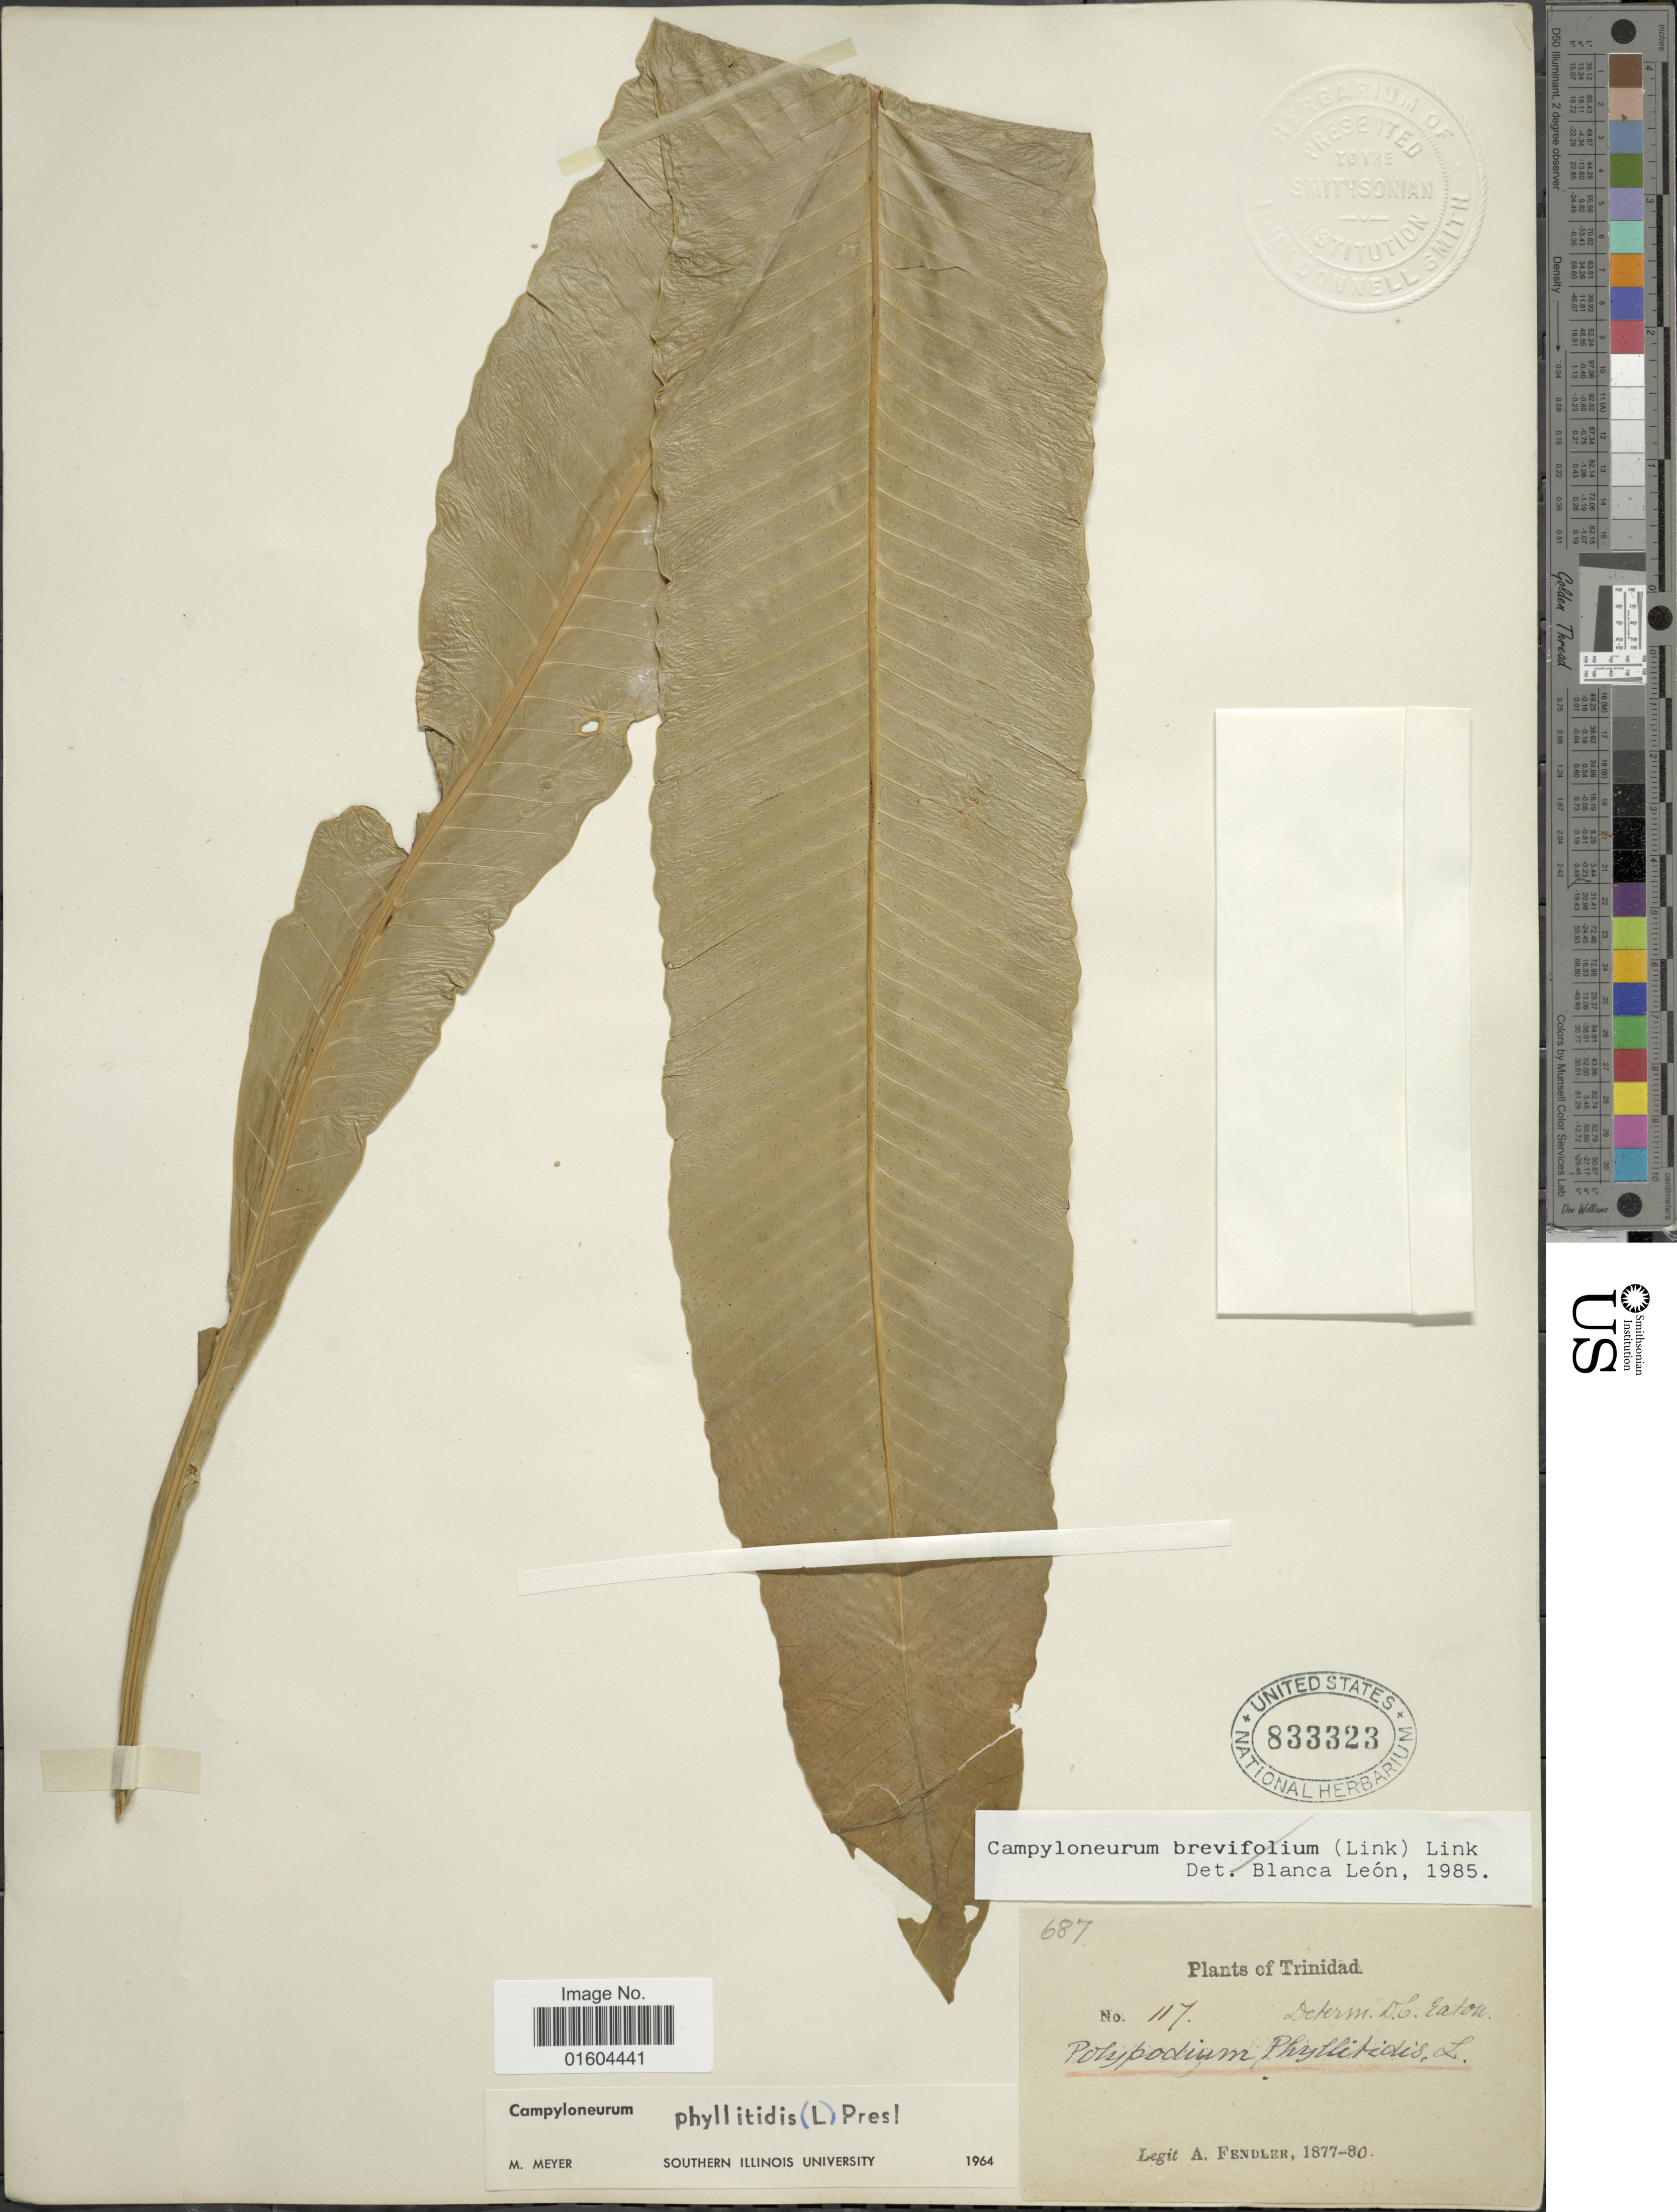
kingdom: Plantae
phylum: Tracheophyta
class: Polypodiopsida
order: Polypodiales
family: Polypodiaceae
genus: Campyloneurum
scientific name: Campyloneurum latum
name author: T. Moore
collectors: A. Fendler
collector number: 117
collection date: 1877/1880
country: Trinidad and Tobago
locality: Trinidad.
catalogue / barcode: US 833323